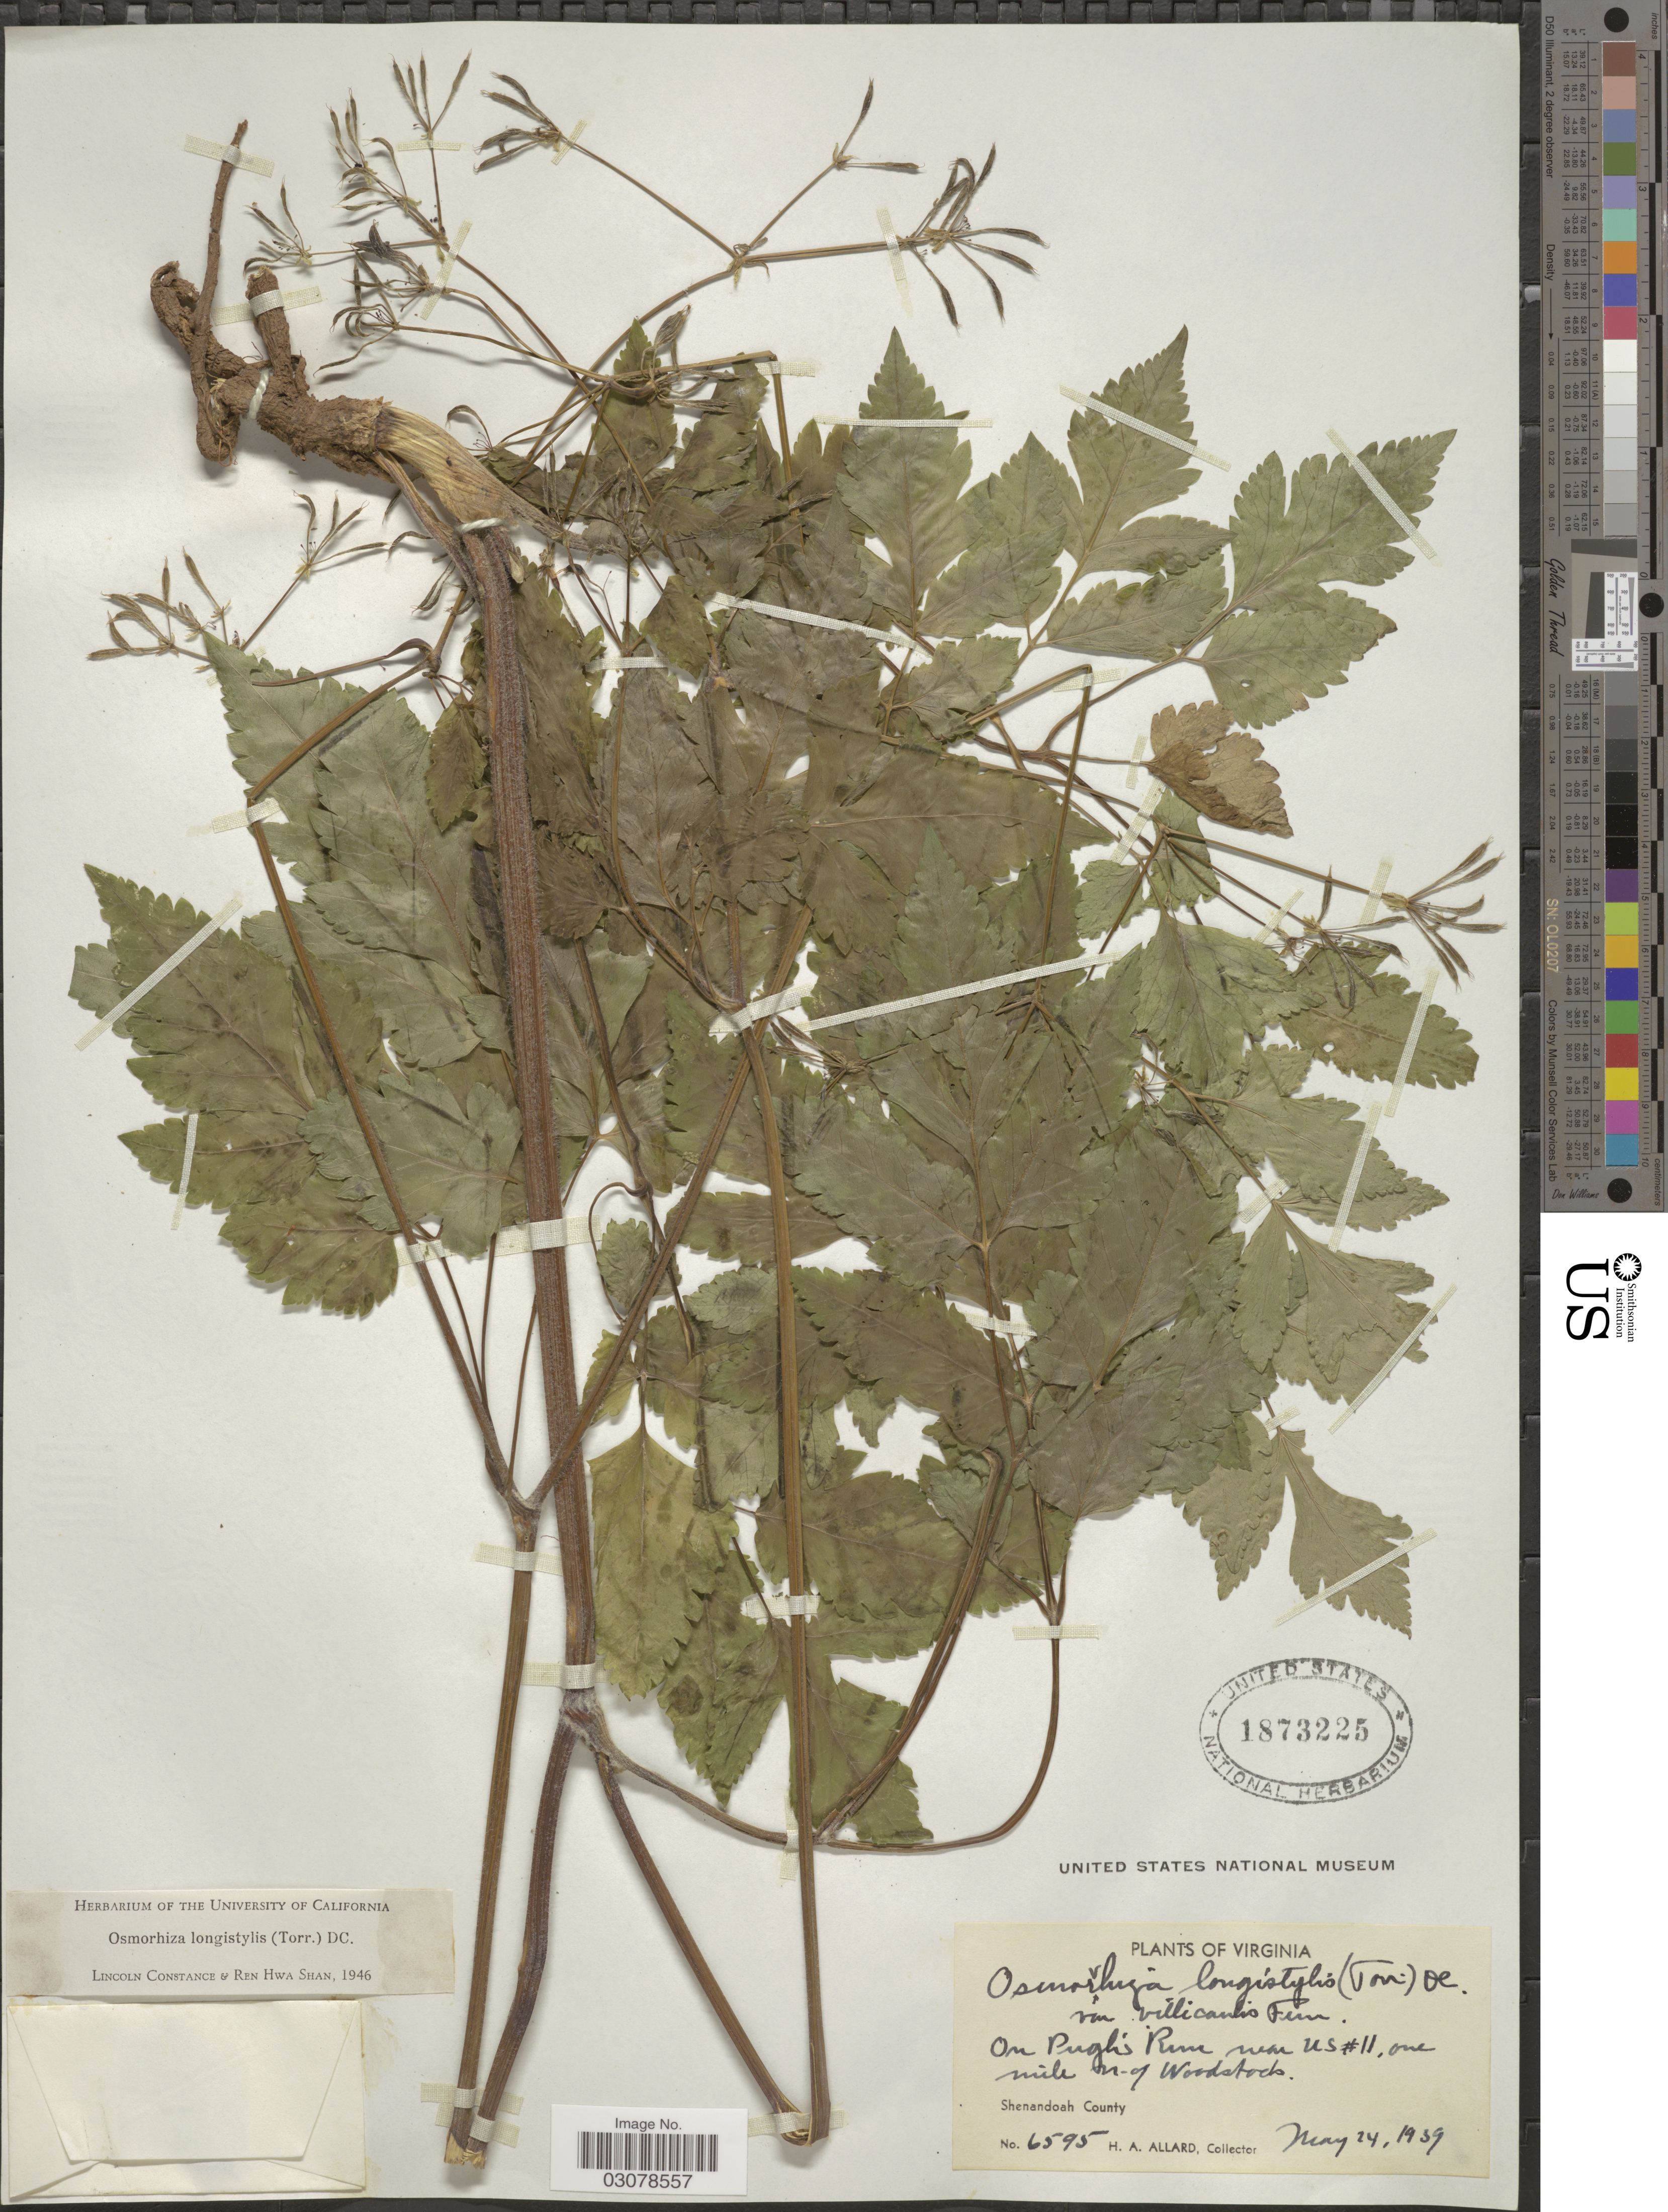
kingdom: Plantae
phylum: Tracheophyta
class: Magnoliopsida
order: Apiales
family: Apiaceae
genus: Osmorhiza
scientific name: Osmorhiza longistylis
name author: (Torr.) DC.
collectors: H. A. Allard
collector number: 6595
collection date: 1939-05-24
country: United States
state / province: Virginia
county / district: Shenandoah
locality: On Pugh's River near US #11, one mile N. of Woodstock. Shenandoah County.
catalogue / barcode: US 1873225